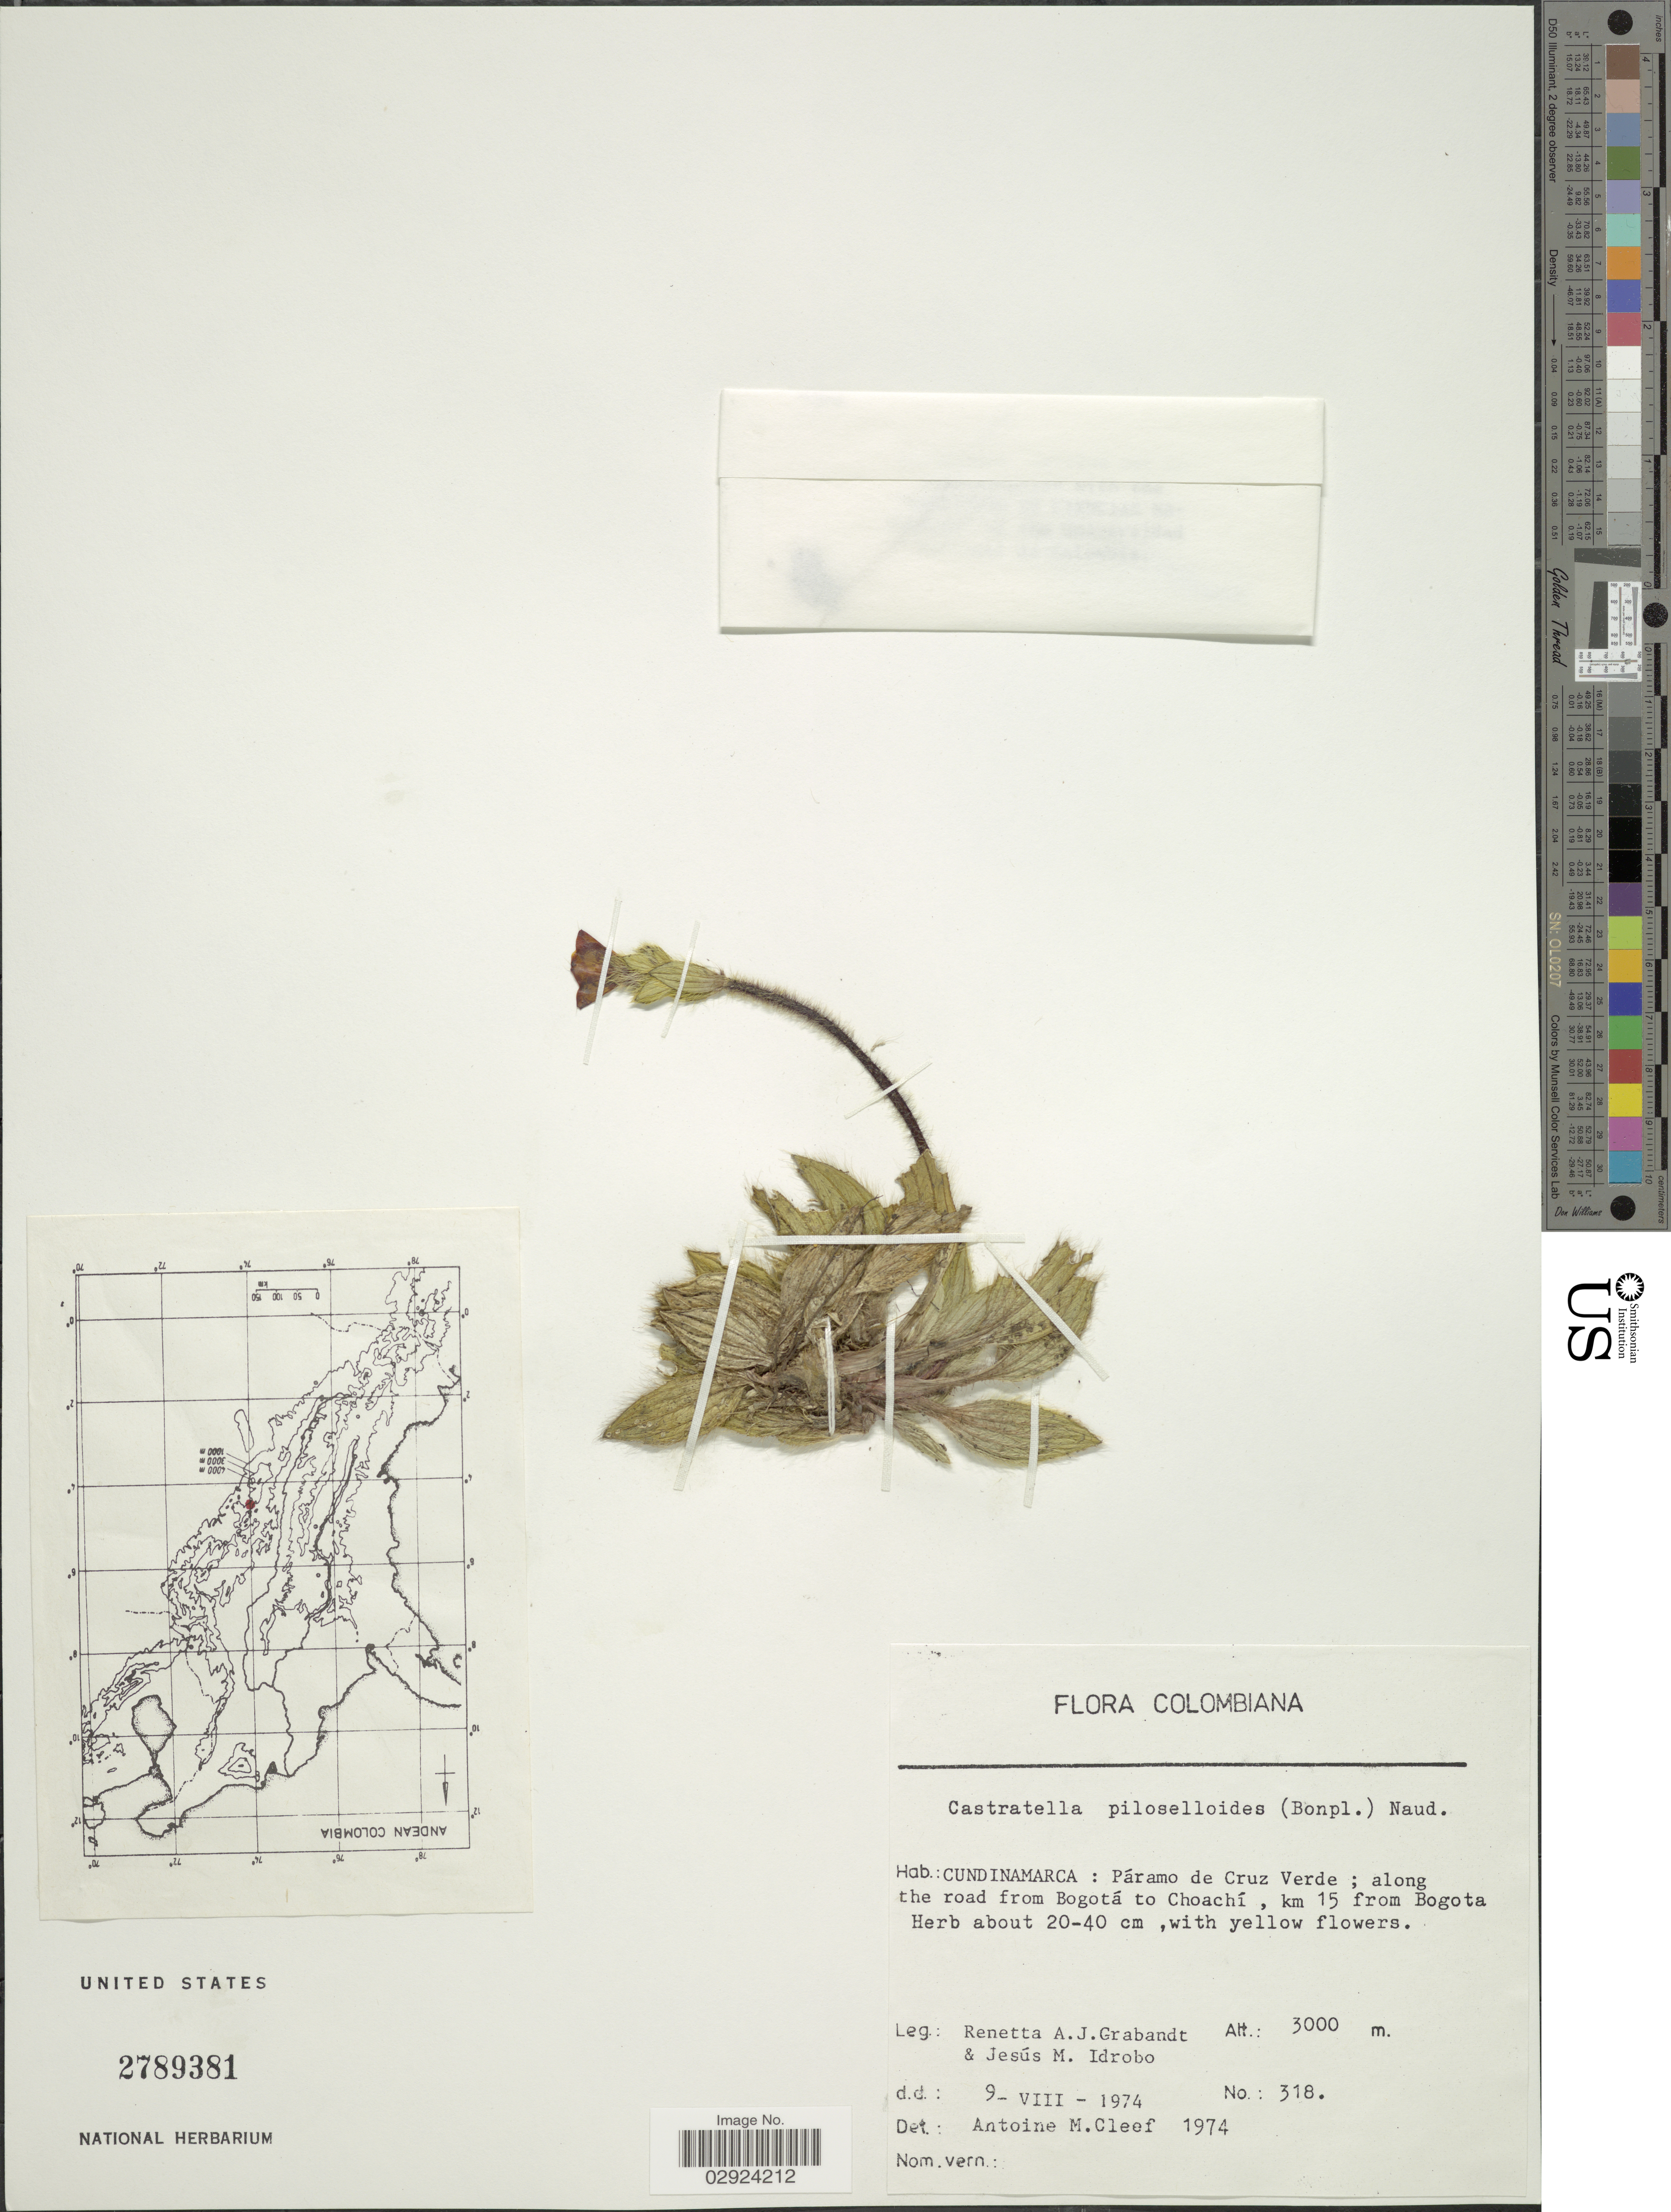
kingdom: Plantae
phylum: Tracheophyta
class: Magnoliopsida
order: Myrtales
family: Melastomataceae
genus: Castratella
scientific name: Castratella piloselloides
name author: (Bonpl.) Naudin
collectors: R. Grabandt & J. M. Idrobo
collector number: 1974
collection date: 1974-08-09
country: Colombia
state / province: Cundinamarca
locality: Cundinamarca: Páramo de Cruz Verde; along the road from Bogotá to Choachí, km 15 from Bogota.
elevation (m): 3000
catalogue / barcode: US 2789381